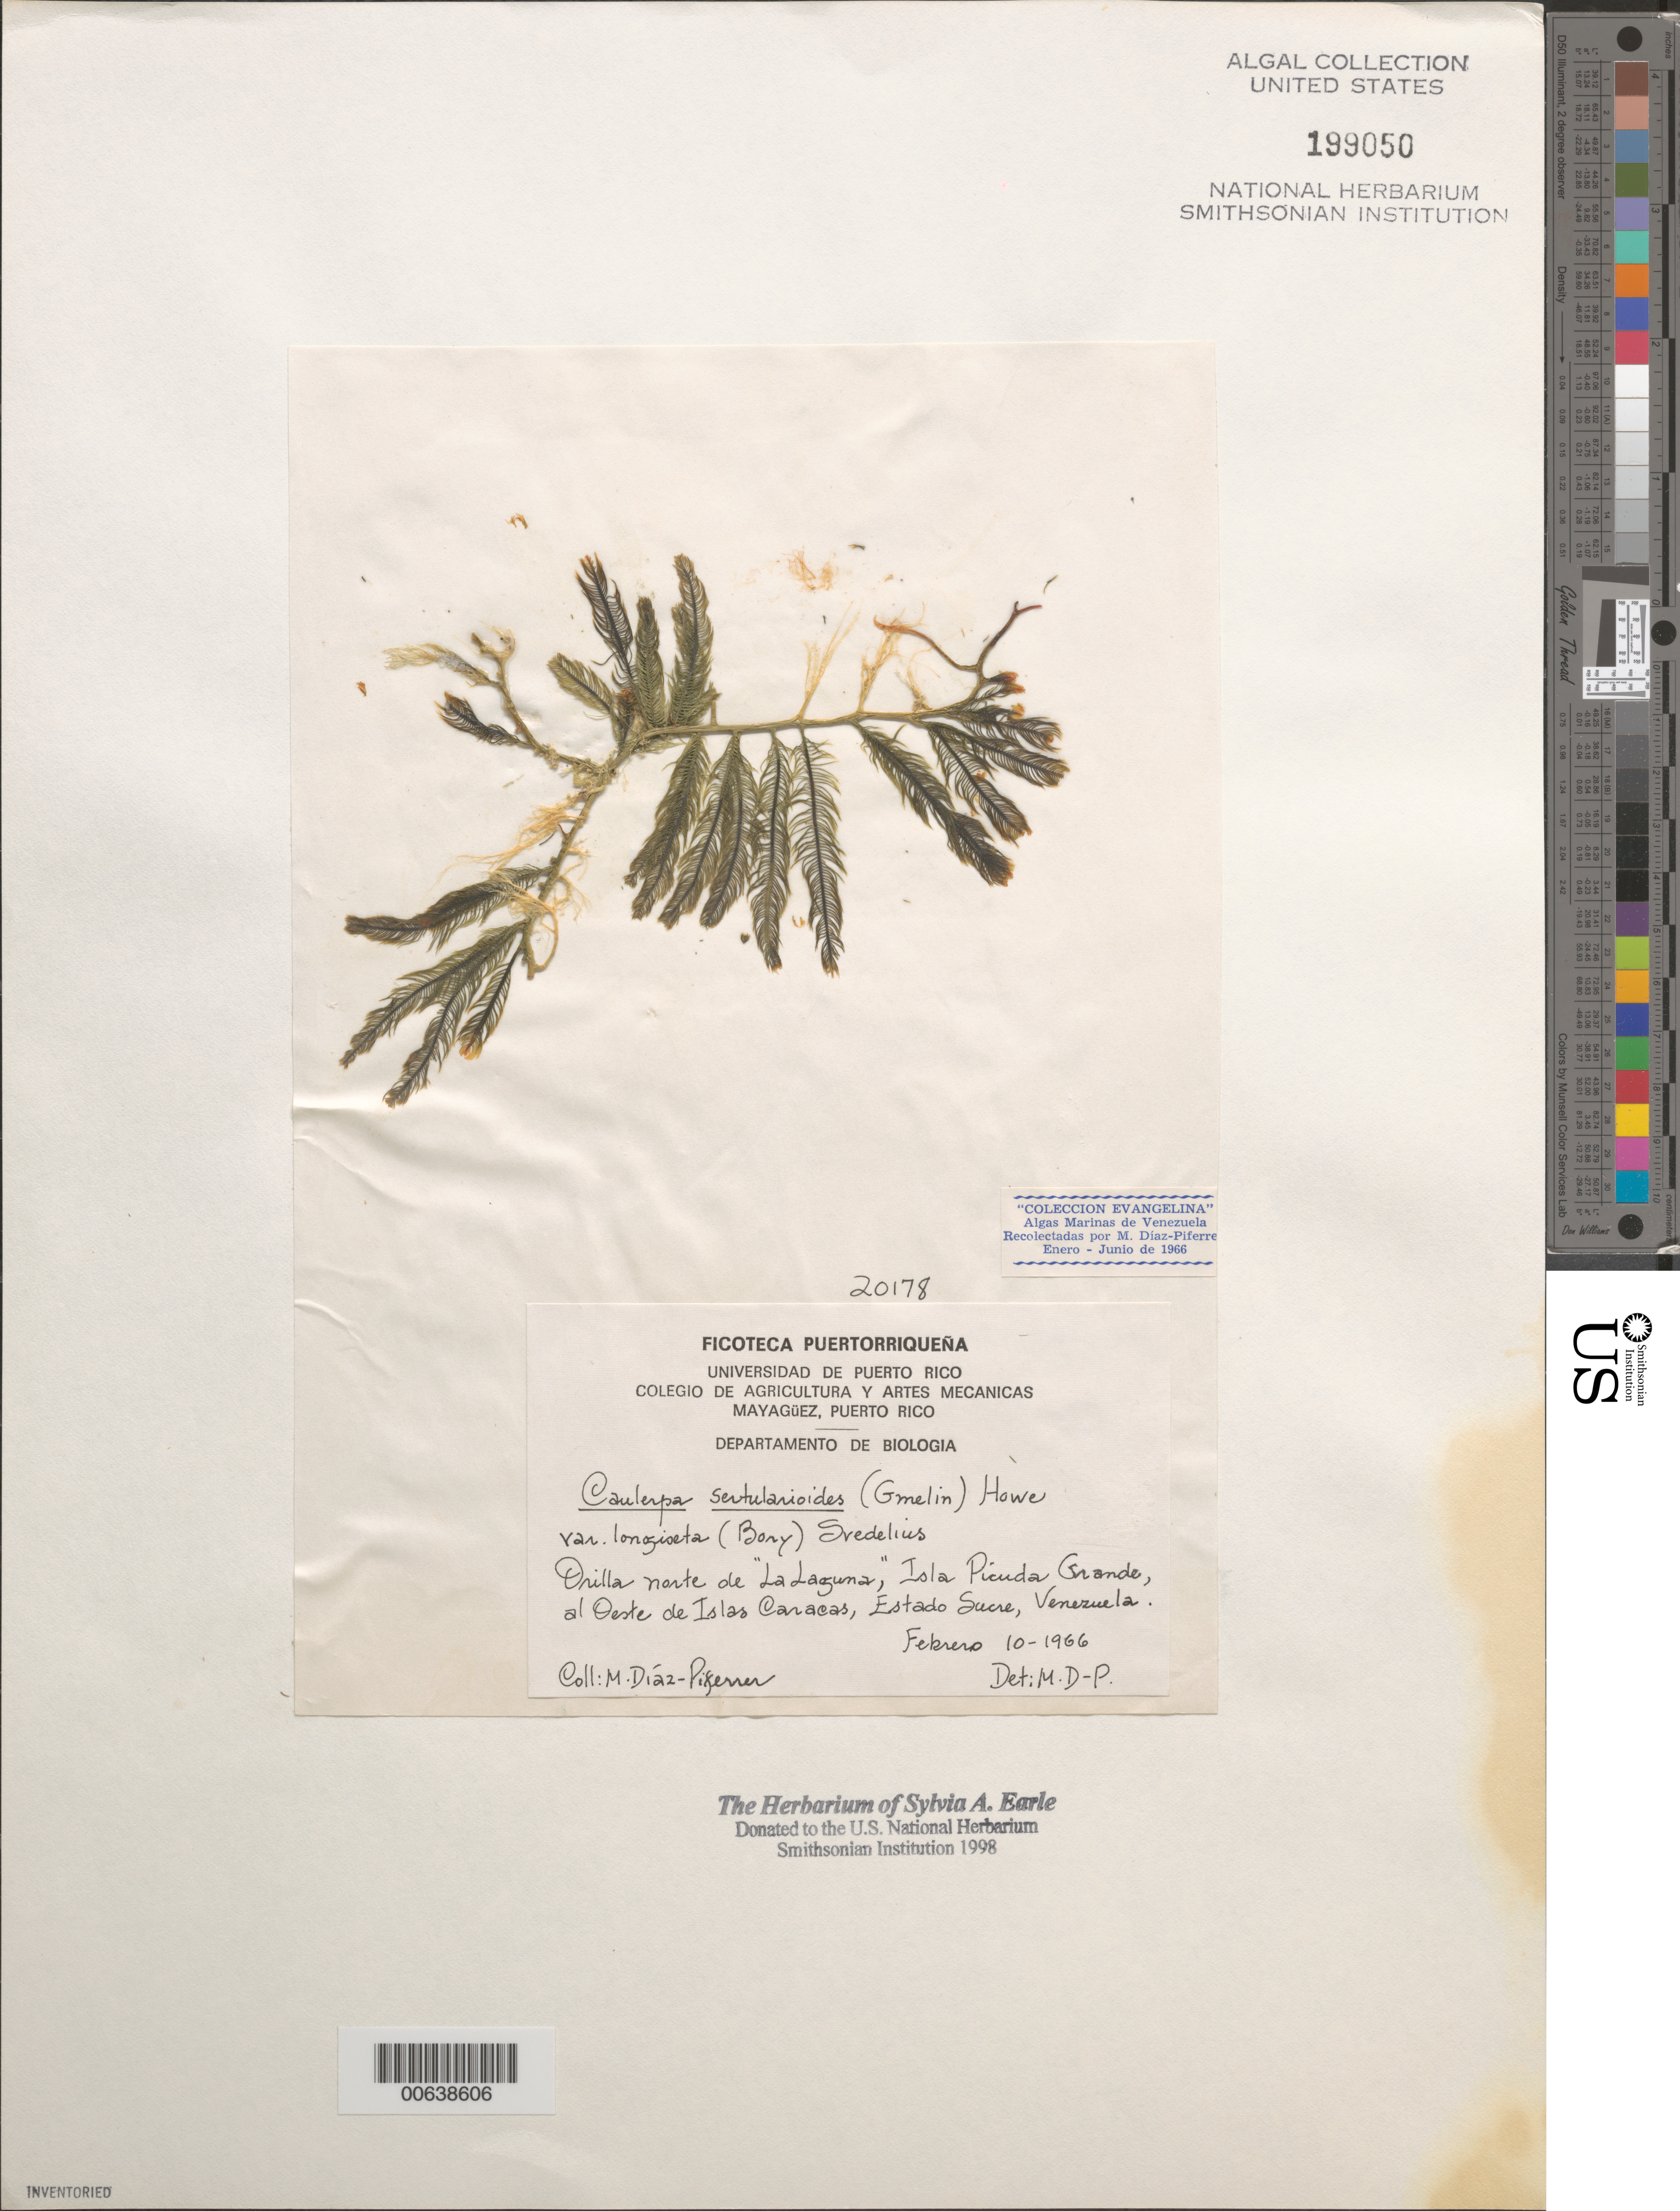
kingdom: Plantae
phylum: Chlorophyta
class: Ulvophyceae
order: Bryopsidales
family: Caulerpaceae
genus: Caulerpa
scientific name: Caulerpa sertularioides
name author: (S.G. Gmel.) M. Howe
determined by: Diaz-Piferrer, M.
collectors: M. Diaz-Piferrer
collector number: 20178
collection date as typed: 10 Feb 1966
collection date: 1966-02-10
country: Venezuela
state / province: Sucre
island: Picuda Grande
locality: La Laguna, Isla Picuda Grande, West of Islas Caracas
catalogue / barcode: US 199050